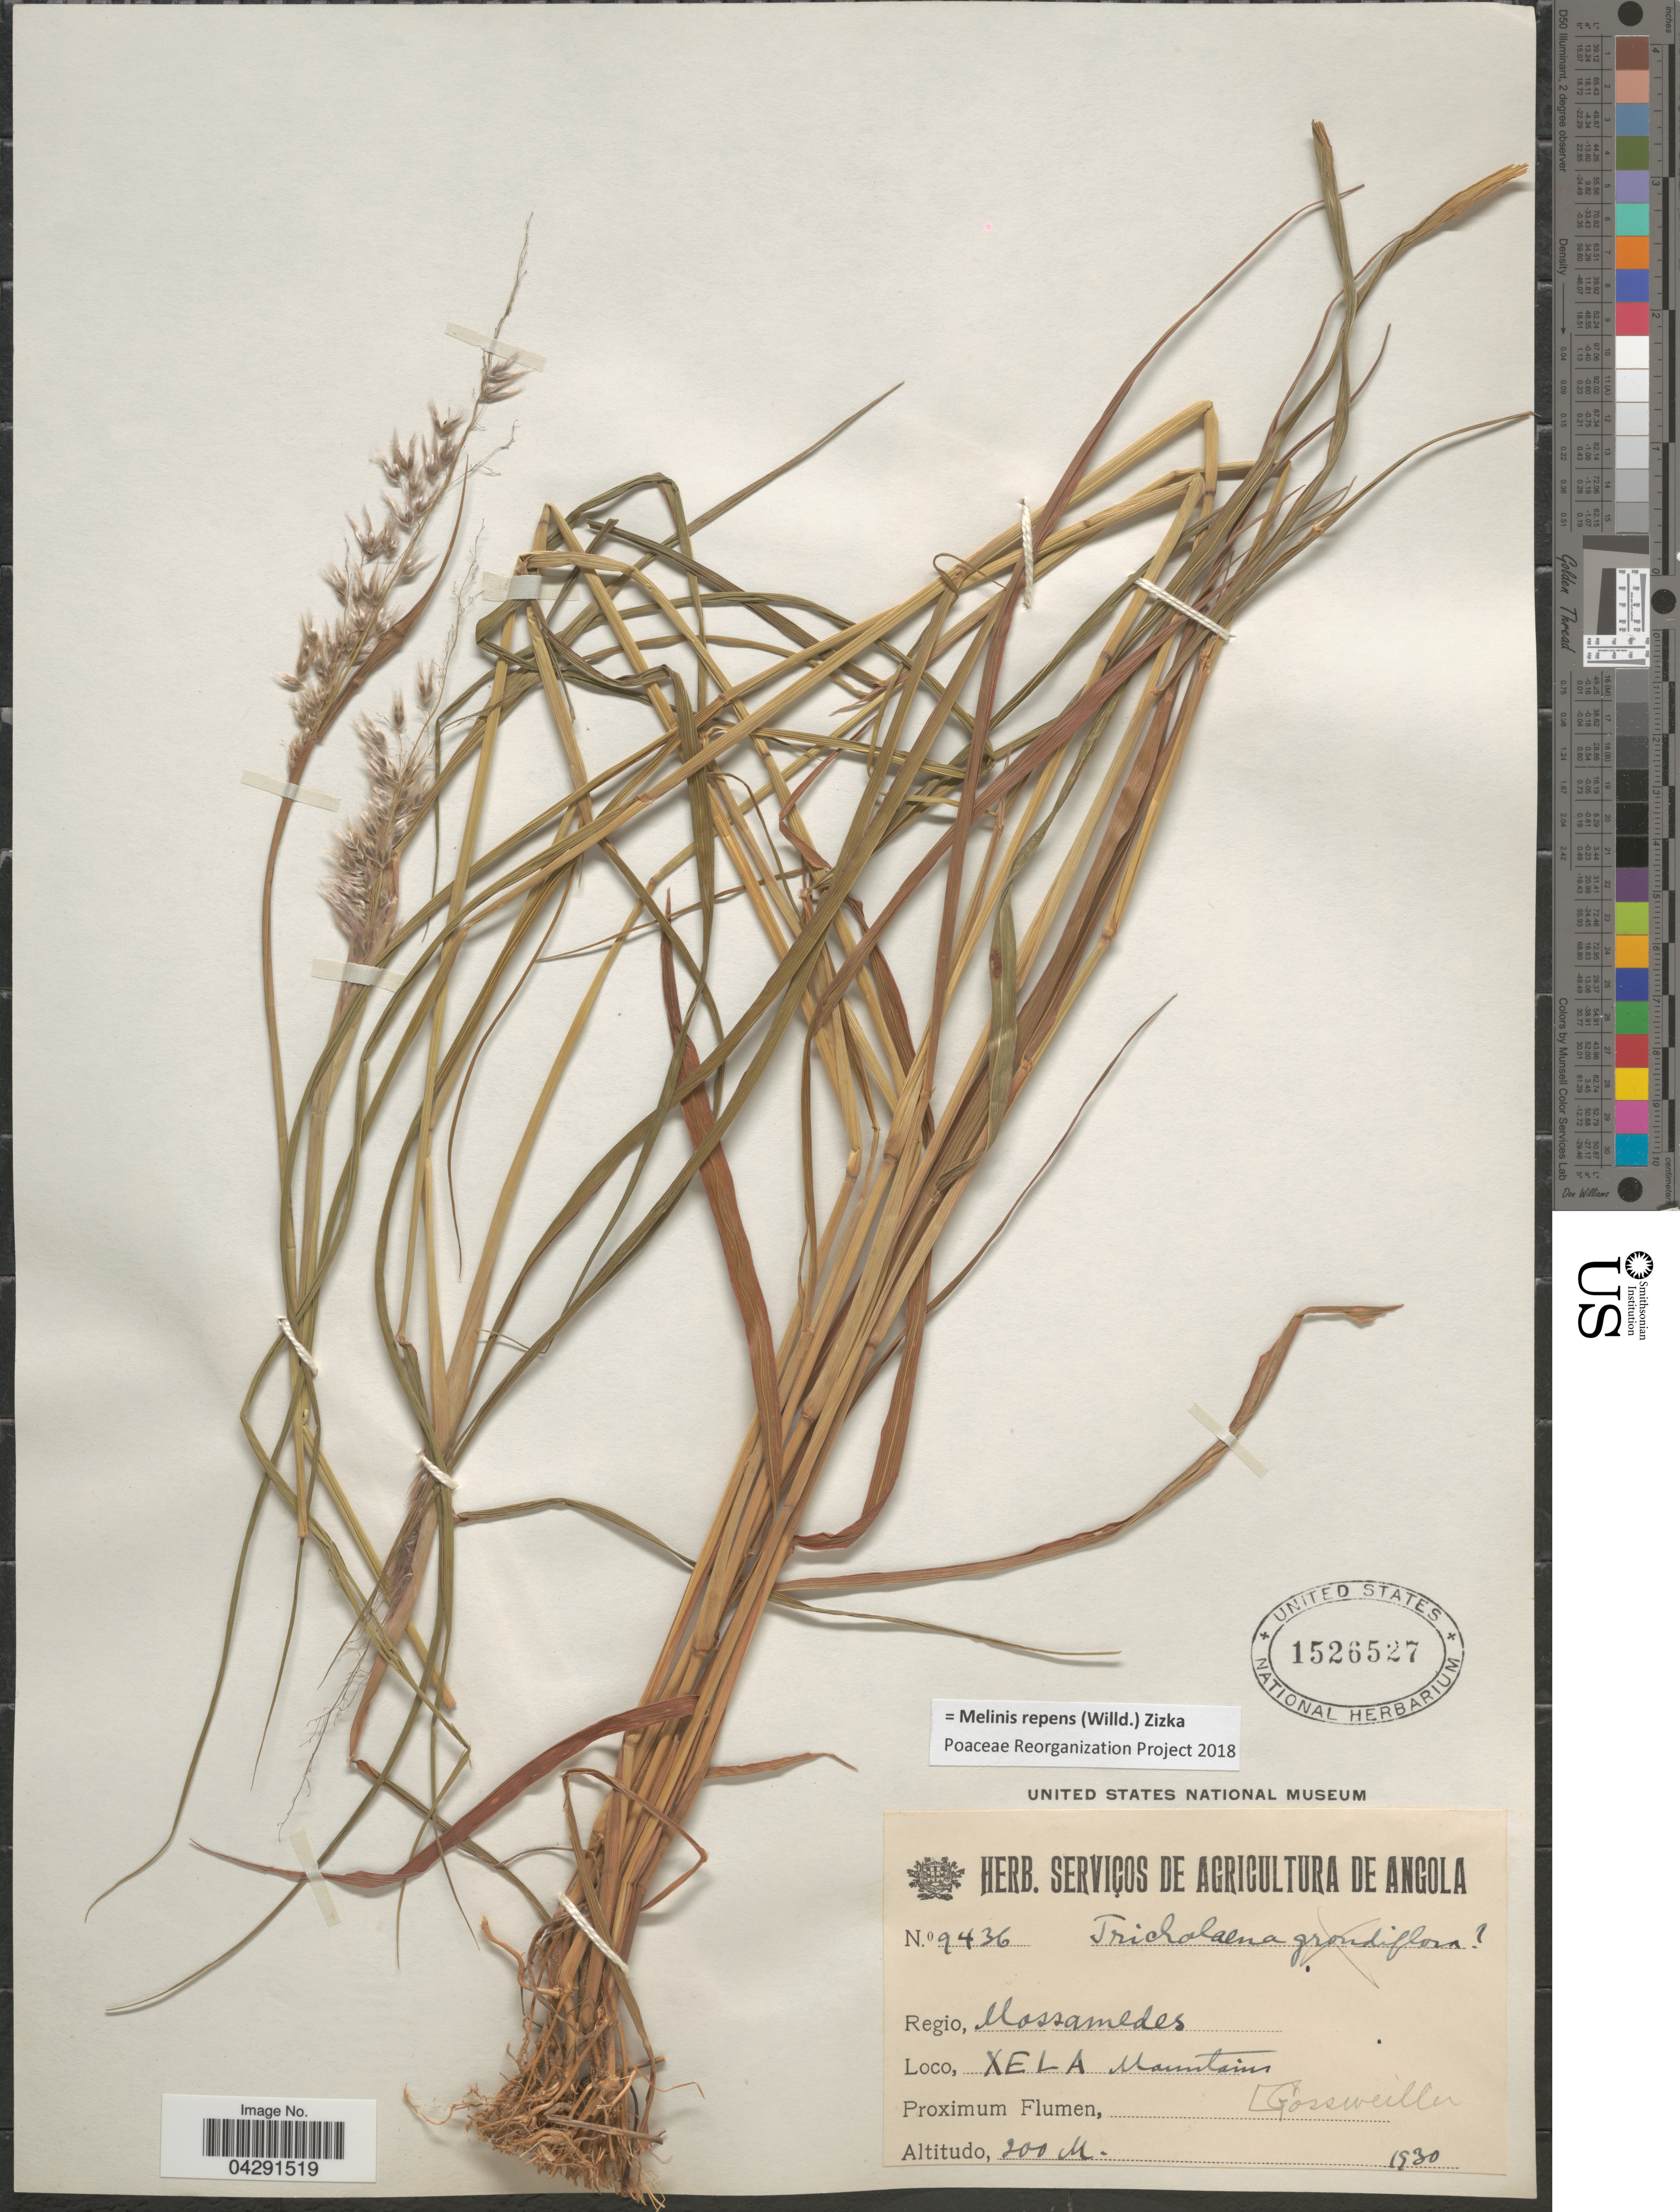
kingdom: Plantae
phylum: Tracheophyta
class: Liliopsida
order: Poales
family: Poaceae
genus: Melinis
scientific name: Melinis repens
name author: (Willd.) Zizka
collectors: -. Gossweiler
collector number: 9436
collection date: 1930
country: Angola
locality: Regio, Mossamedes. Xela Mountains.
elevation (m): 200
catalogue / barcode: US 1526527